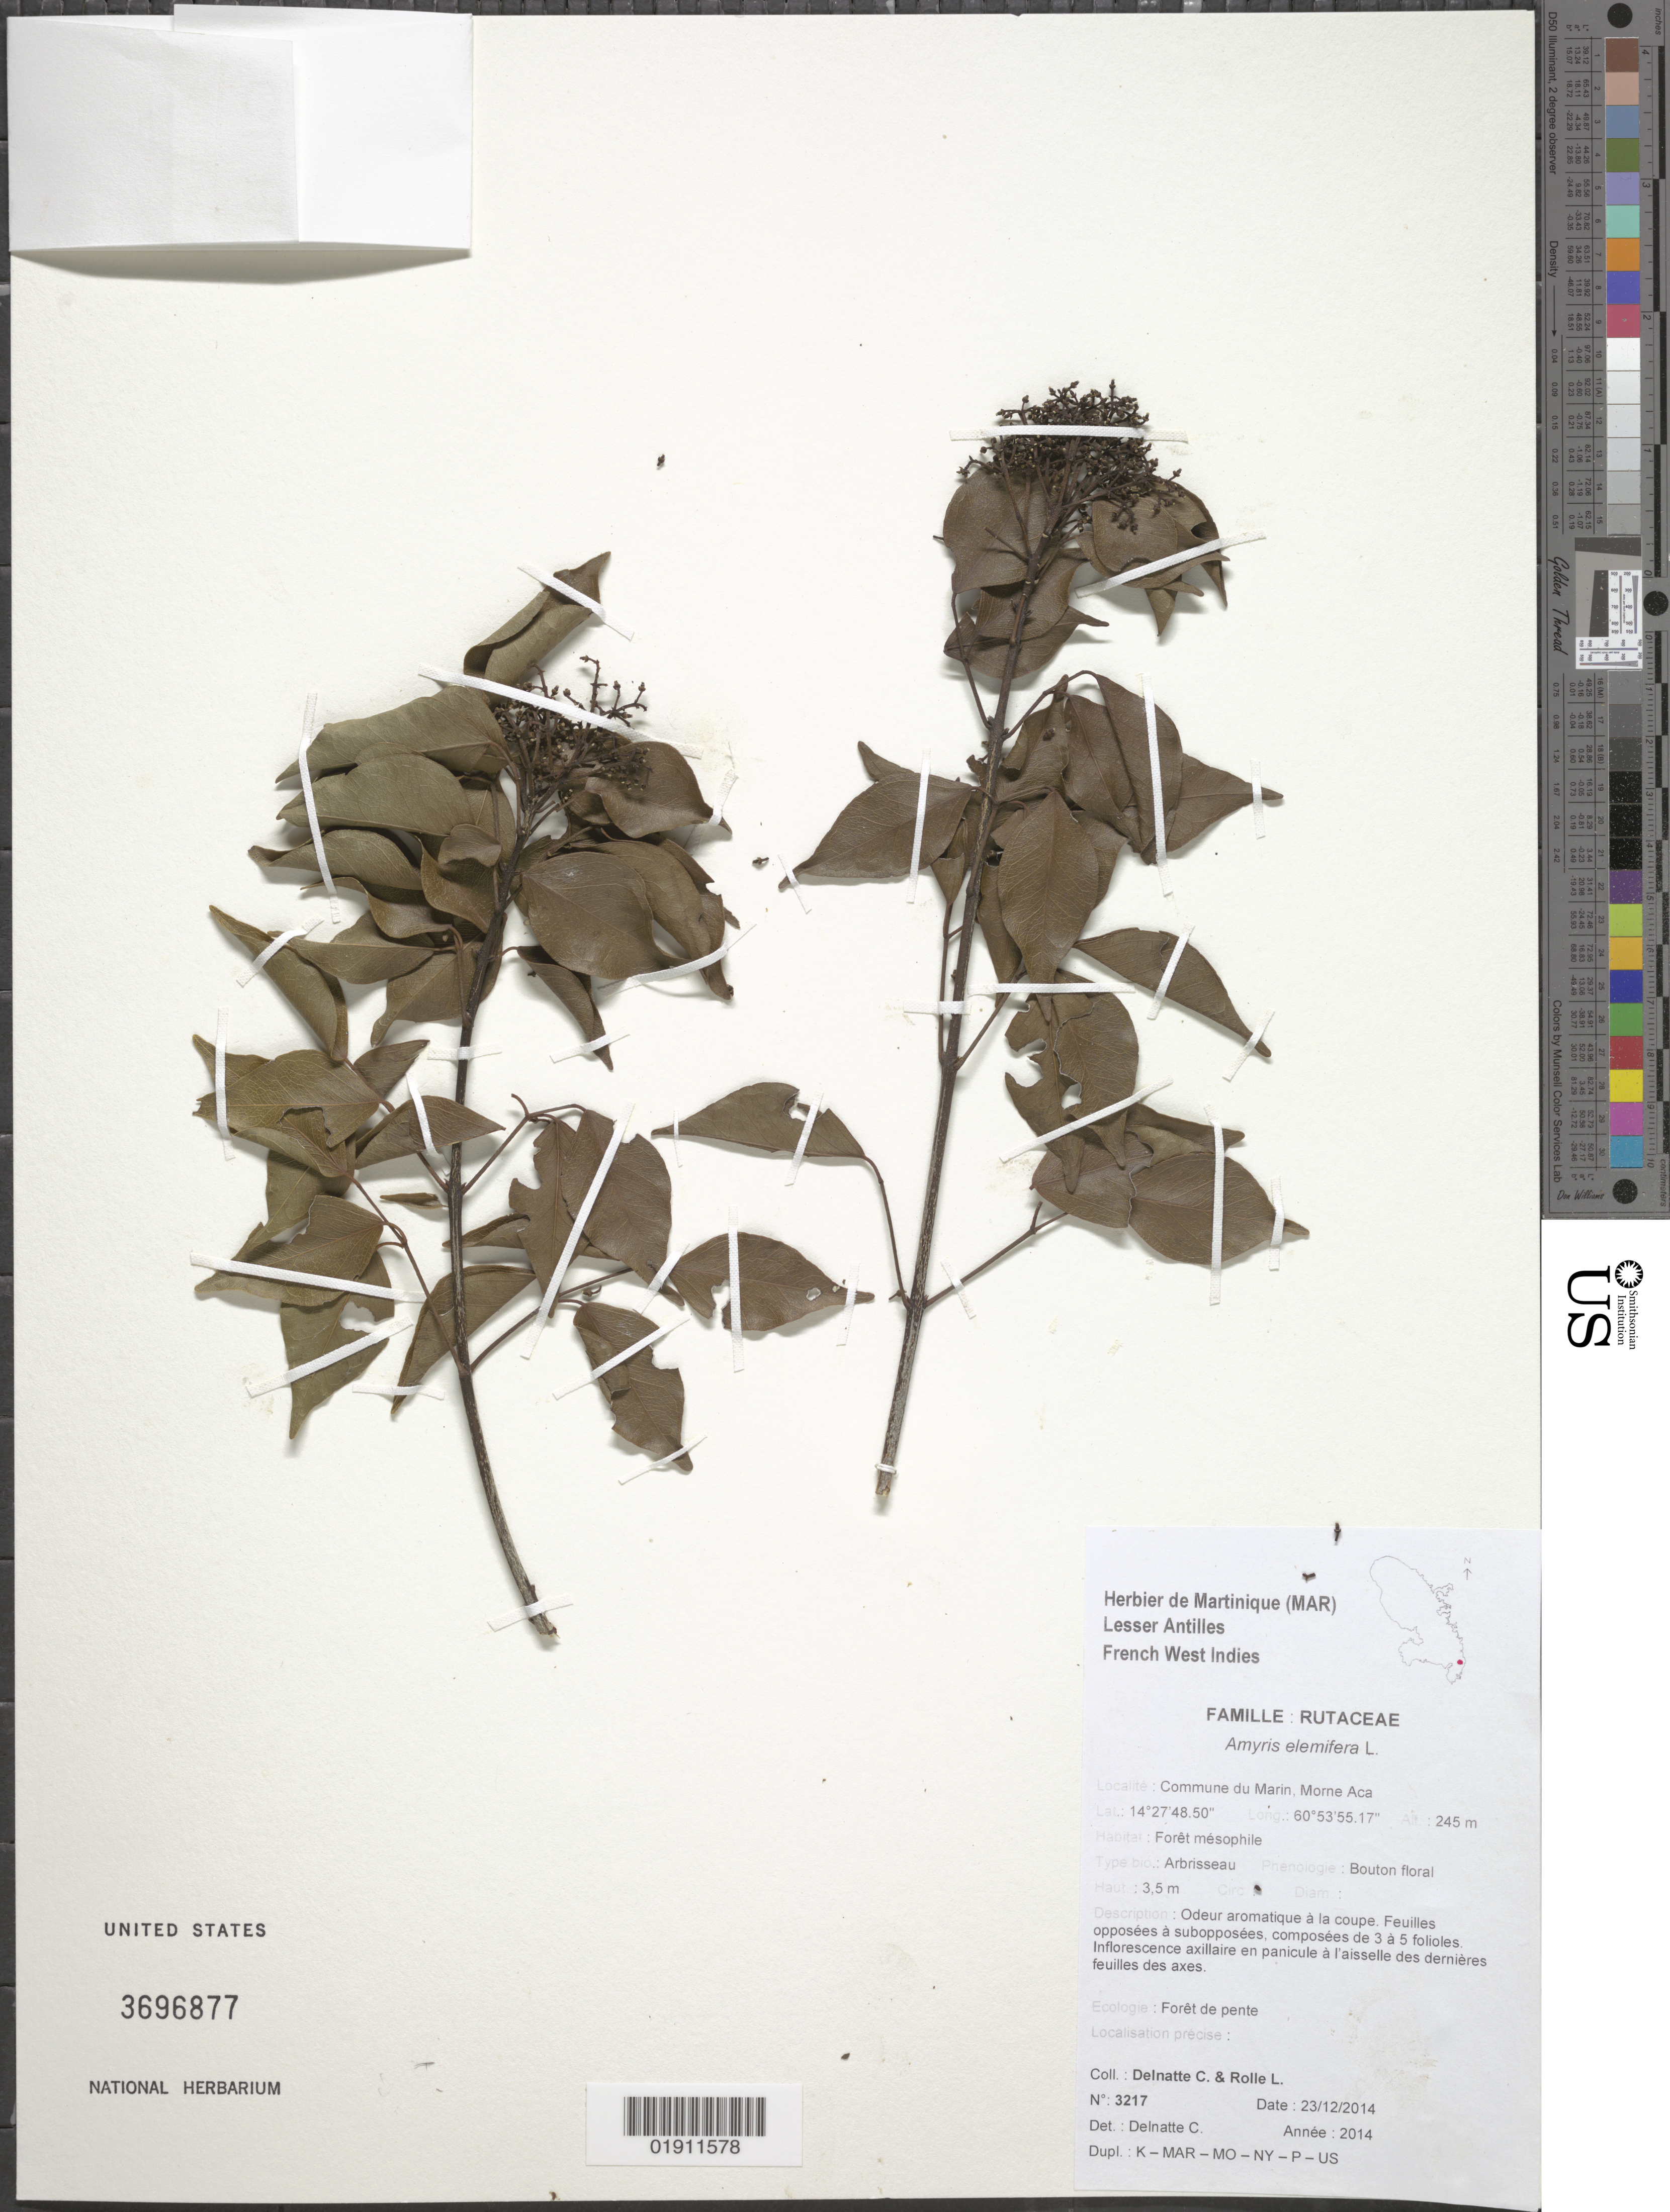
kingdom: Plantae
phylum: Tracheophyta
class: Magnoliopsida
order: Sapindales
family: Rutaceae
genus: Amyris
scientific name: Amyris elemifera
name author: L.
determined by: Delnatte, C.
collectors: C. Delnatte & L. Rolle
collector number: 3217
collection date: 2014-12-23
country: Martinique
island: Martinique I.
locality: Commune du Marin, Morne Aca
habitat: Forêt mésophile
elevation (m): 245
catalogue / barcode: US 3696877